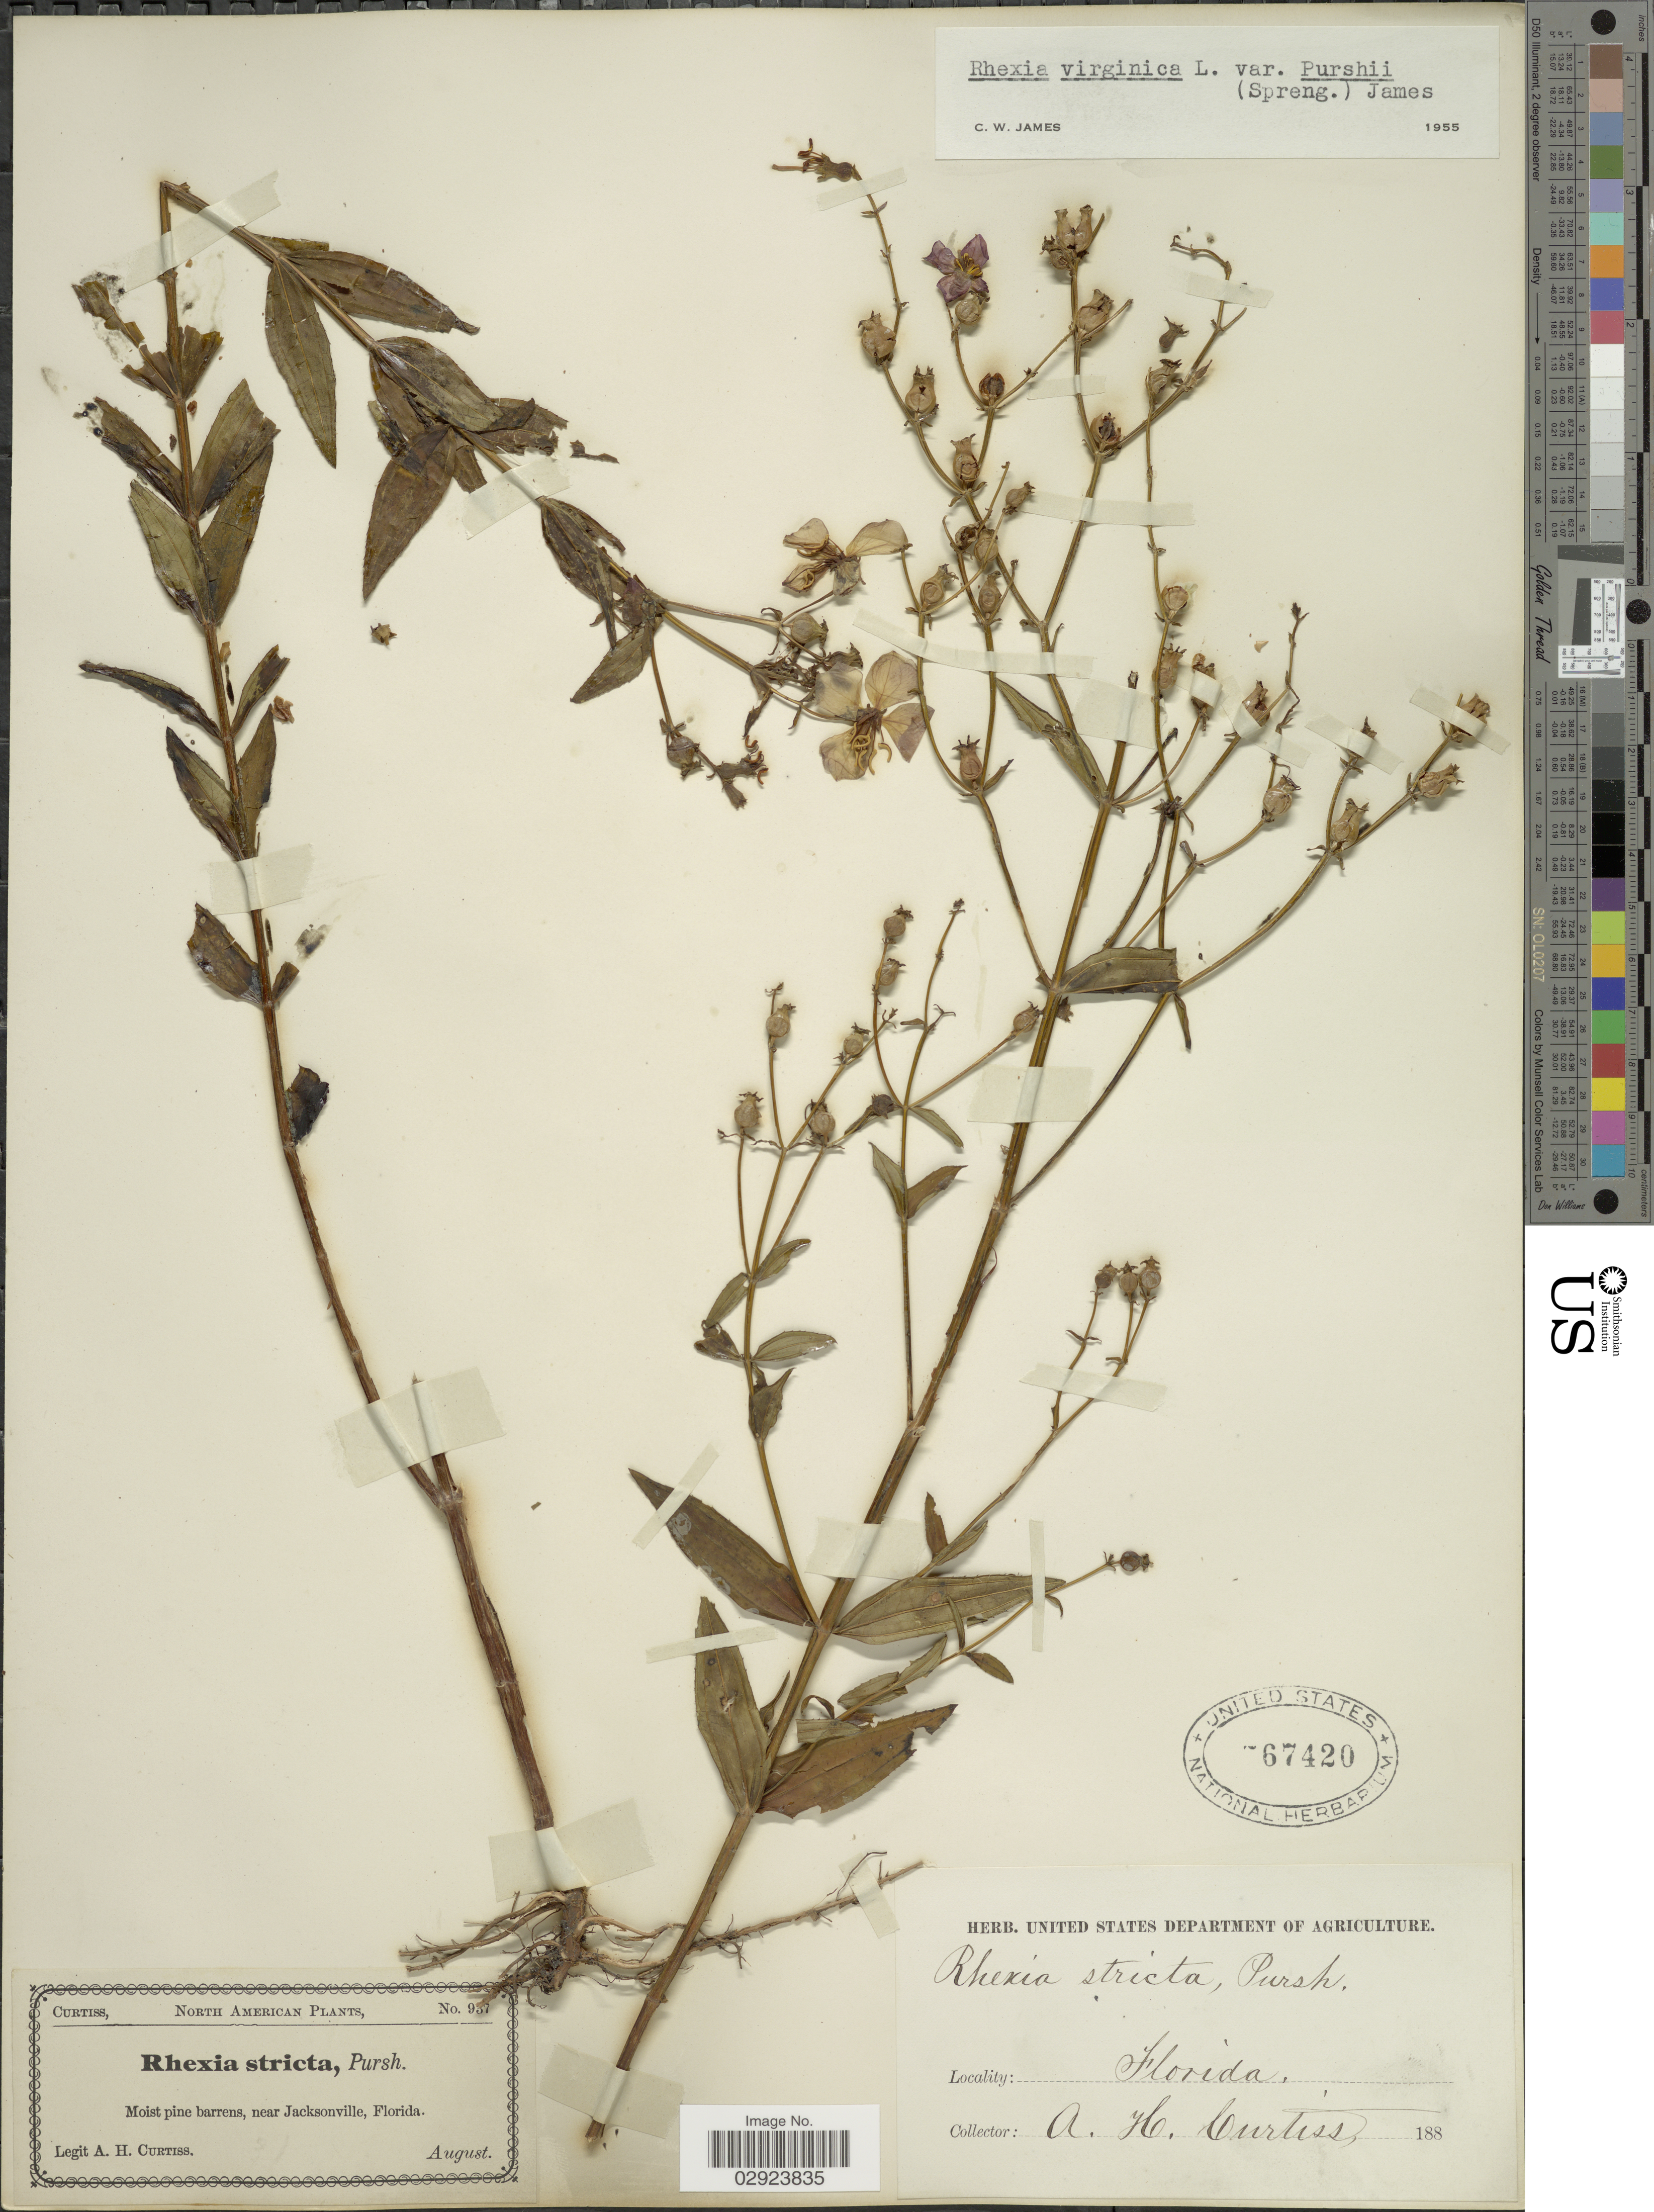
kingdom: Plantae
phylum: Tracheophyta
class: Magnoliopsida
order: Myrtales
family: Melastomataceae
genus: Rhexia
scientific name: Rhexia virginica var. purshii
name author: (Spreng.) C.W. James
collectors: A. H. Curtiss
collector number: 937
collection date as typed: August 188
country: United States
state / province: Florida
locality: Near Jacksonville.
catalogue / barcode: US 67420